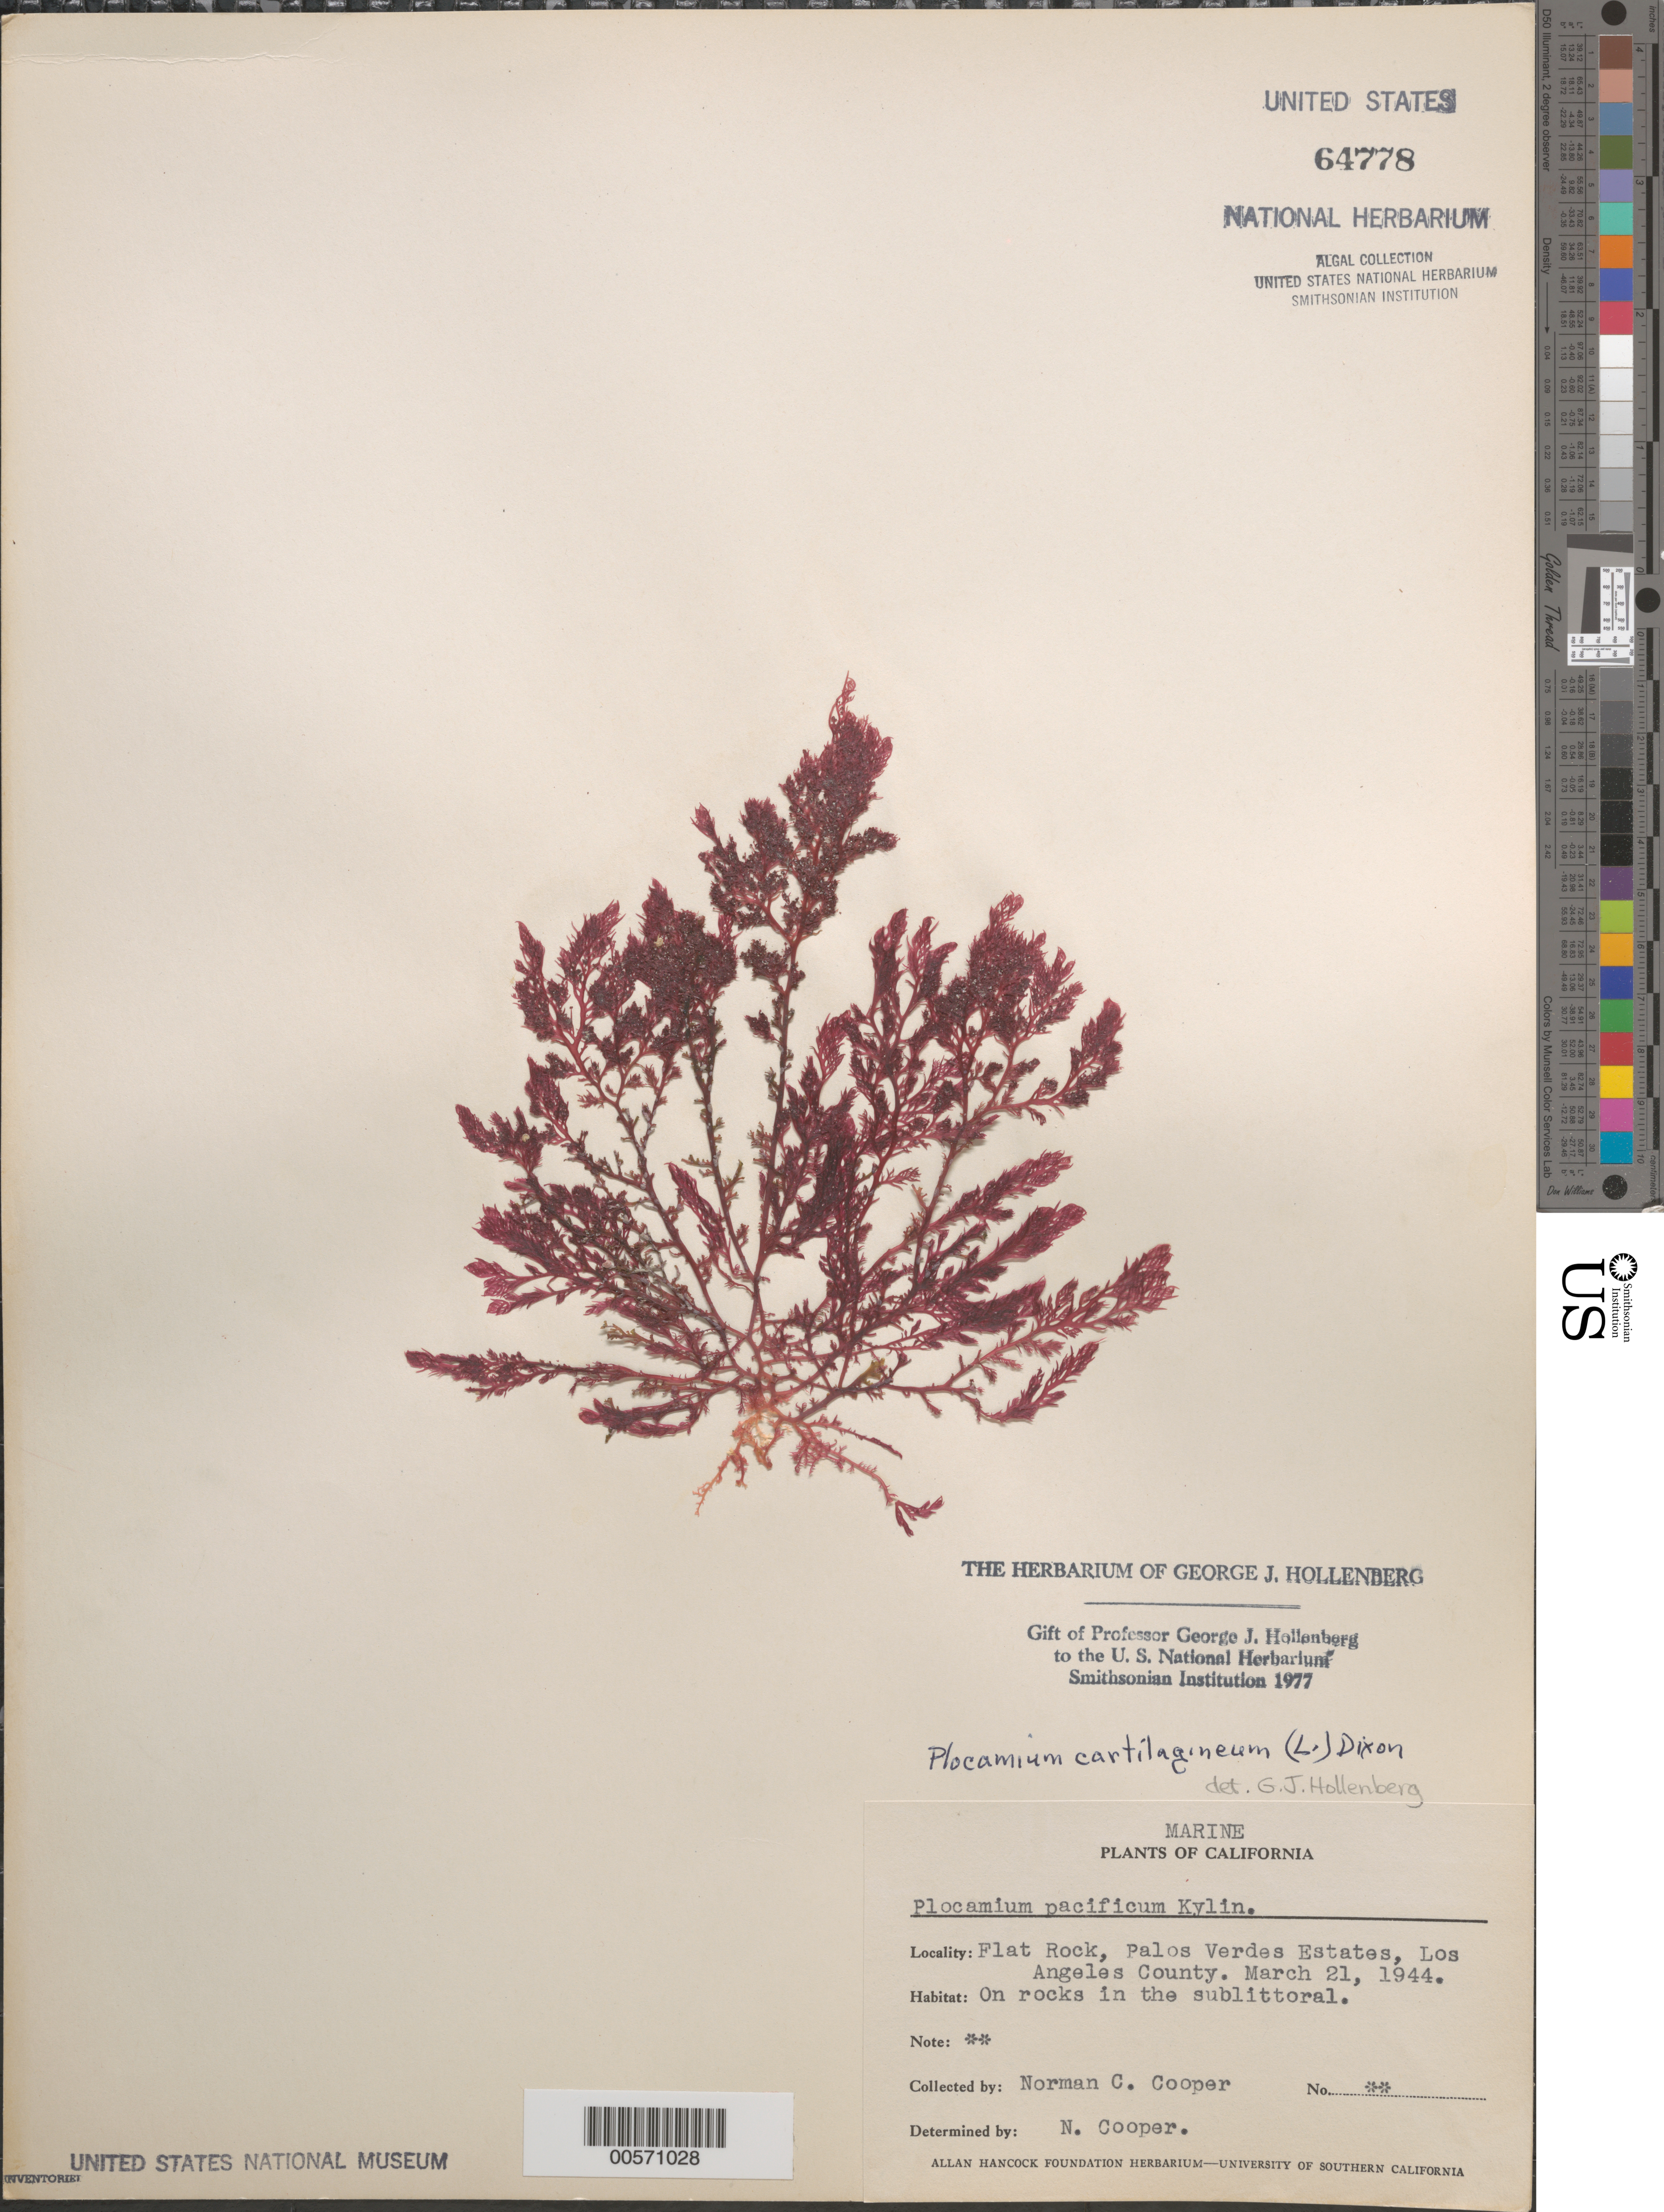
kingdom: Plantae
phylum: Rhodophyta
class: Florideophyceae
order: Plocamiales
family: Plocamiaceae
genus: Plocamium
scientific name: Plocamium cartilagineum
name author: (L.) P.S. Dixon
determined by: Hollenberg, George J.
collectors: N. Cooper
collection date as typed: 21 Mar 1944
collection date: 1944-03-21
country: United States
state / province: California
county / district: Los Angeles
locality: Flat Rock, Palos Verdes Estates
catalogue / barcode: US 64778